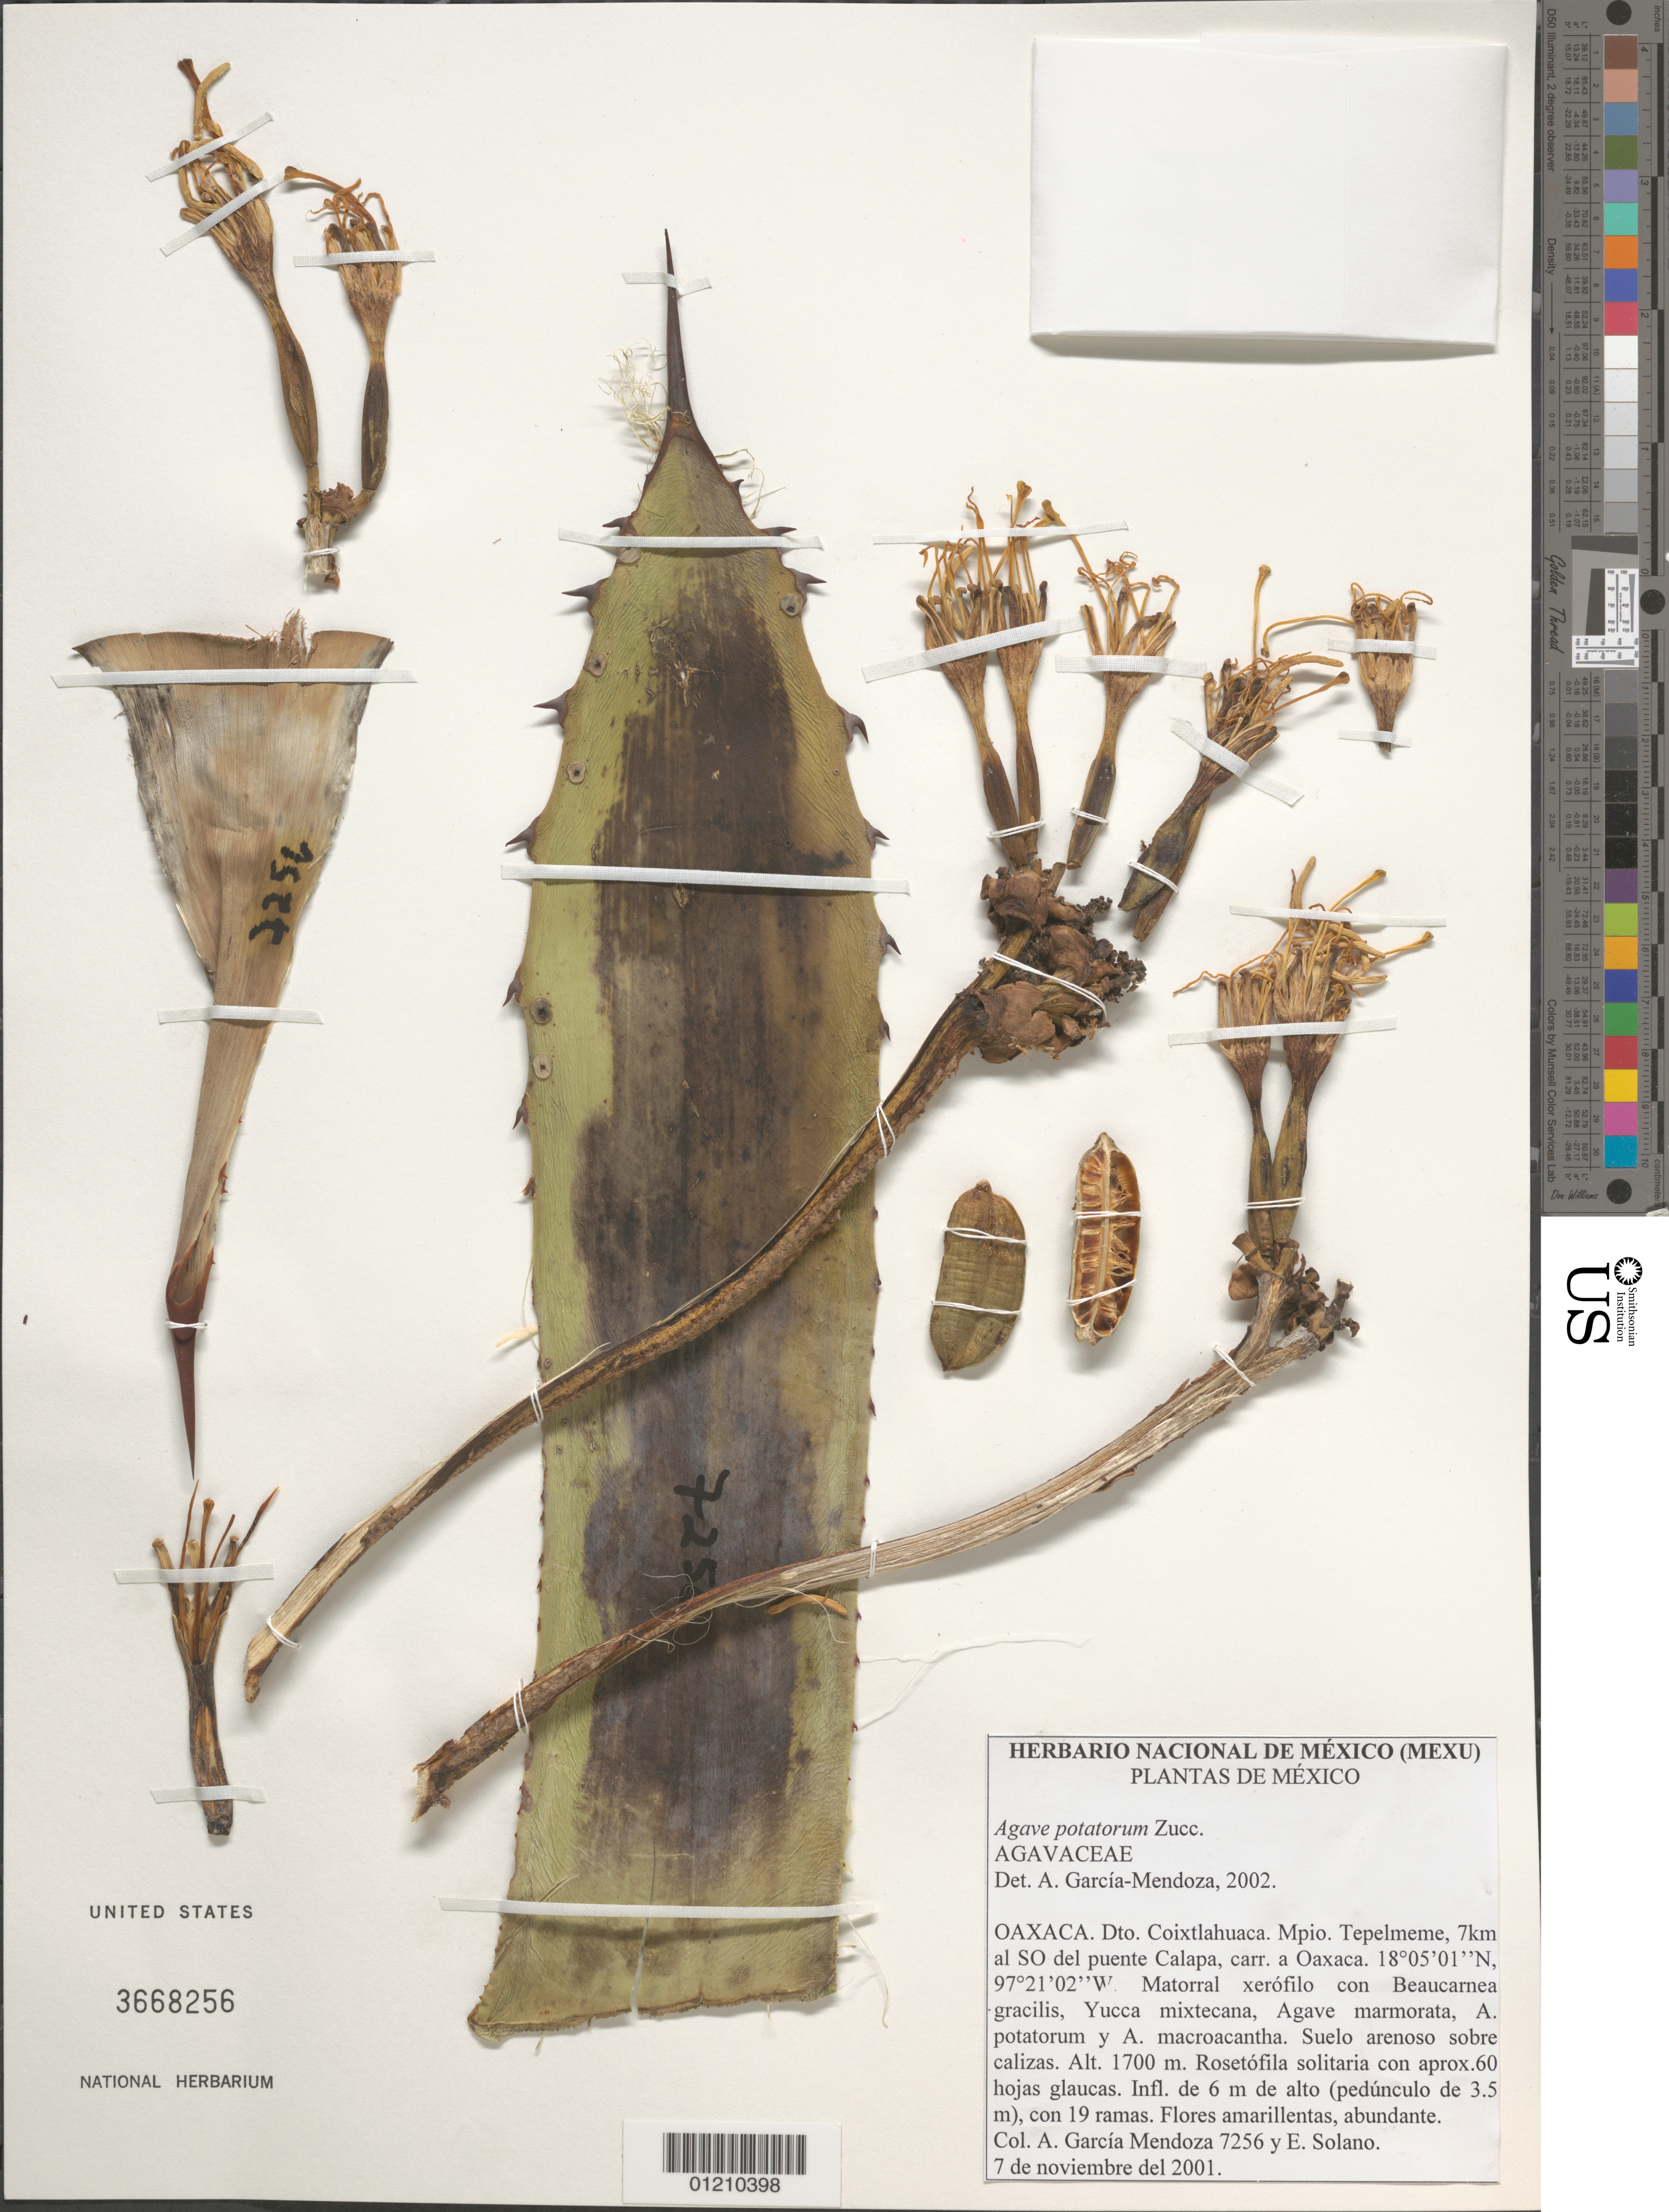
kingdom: Plantae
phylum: Tracheophyta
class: Liliopsida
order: Asparagales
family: Asparagaceae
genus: Agave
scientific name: Agave potatorum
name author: Zucc.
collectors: A. García-Mendoza & E. Solano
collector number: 7256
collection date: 2001-11-07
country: Mexico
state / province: Oaxaca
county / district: Coixtlahuaca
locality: Mpio. Tepelmene, 7km al SO del puente Calapa, carr. a Oaxaca.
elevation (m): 1700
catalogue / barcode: US 3668256